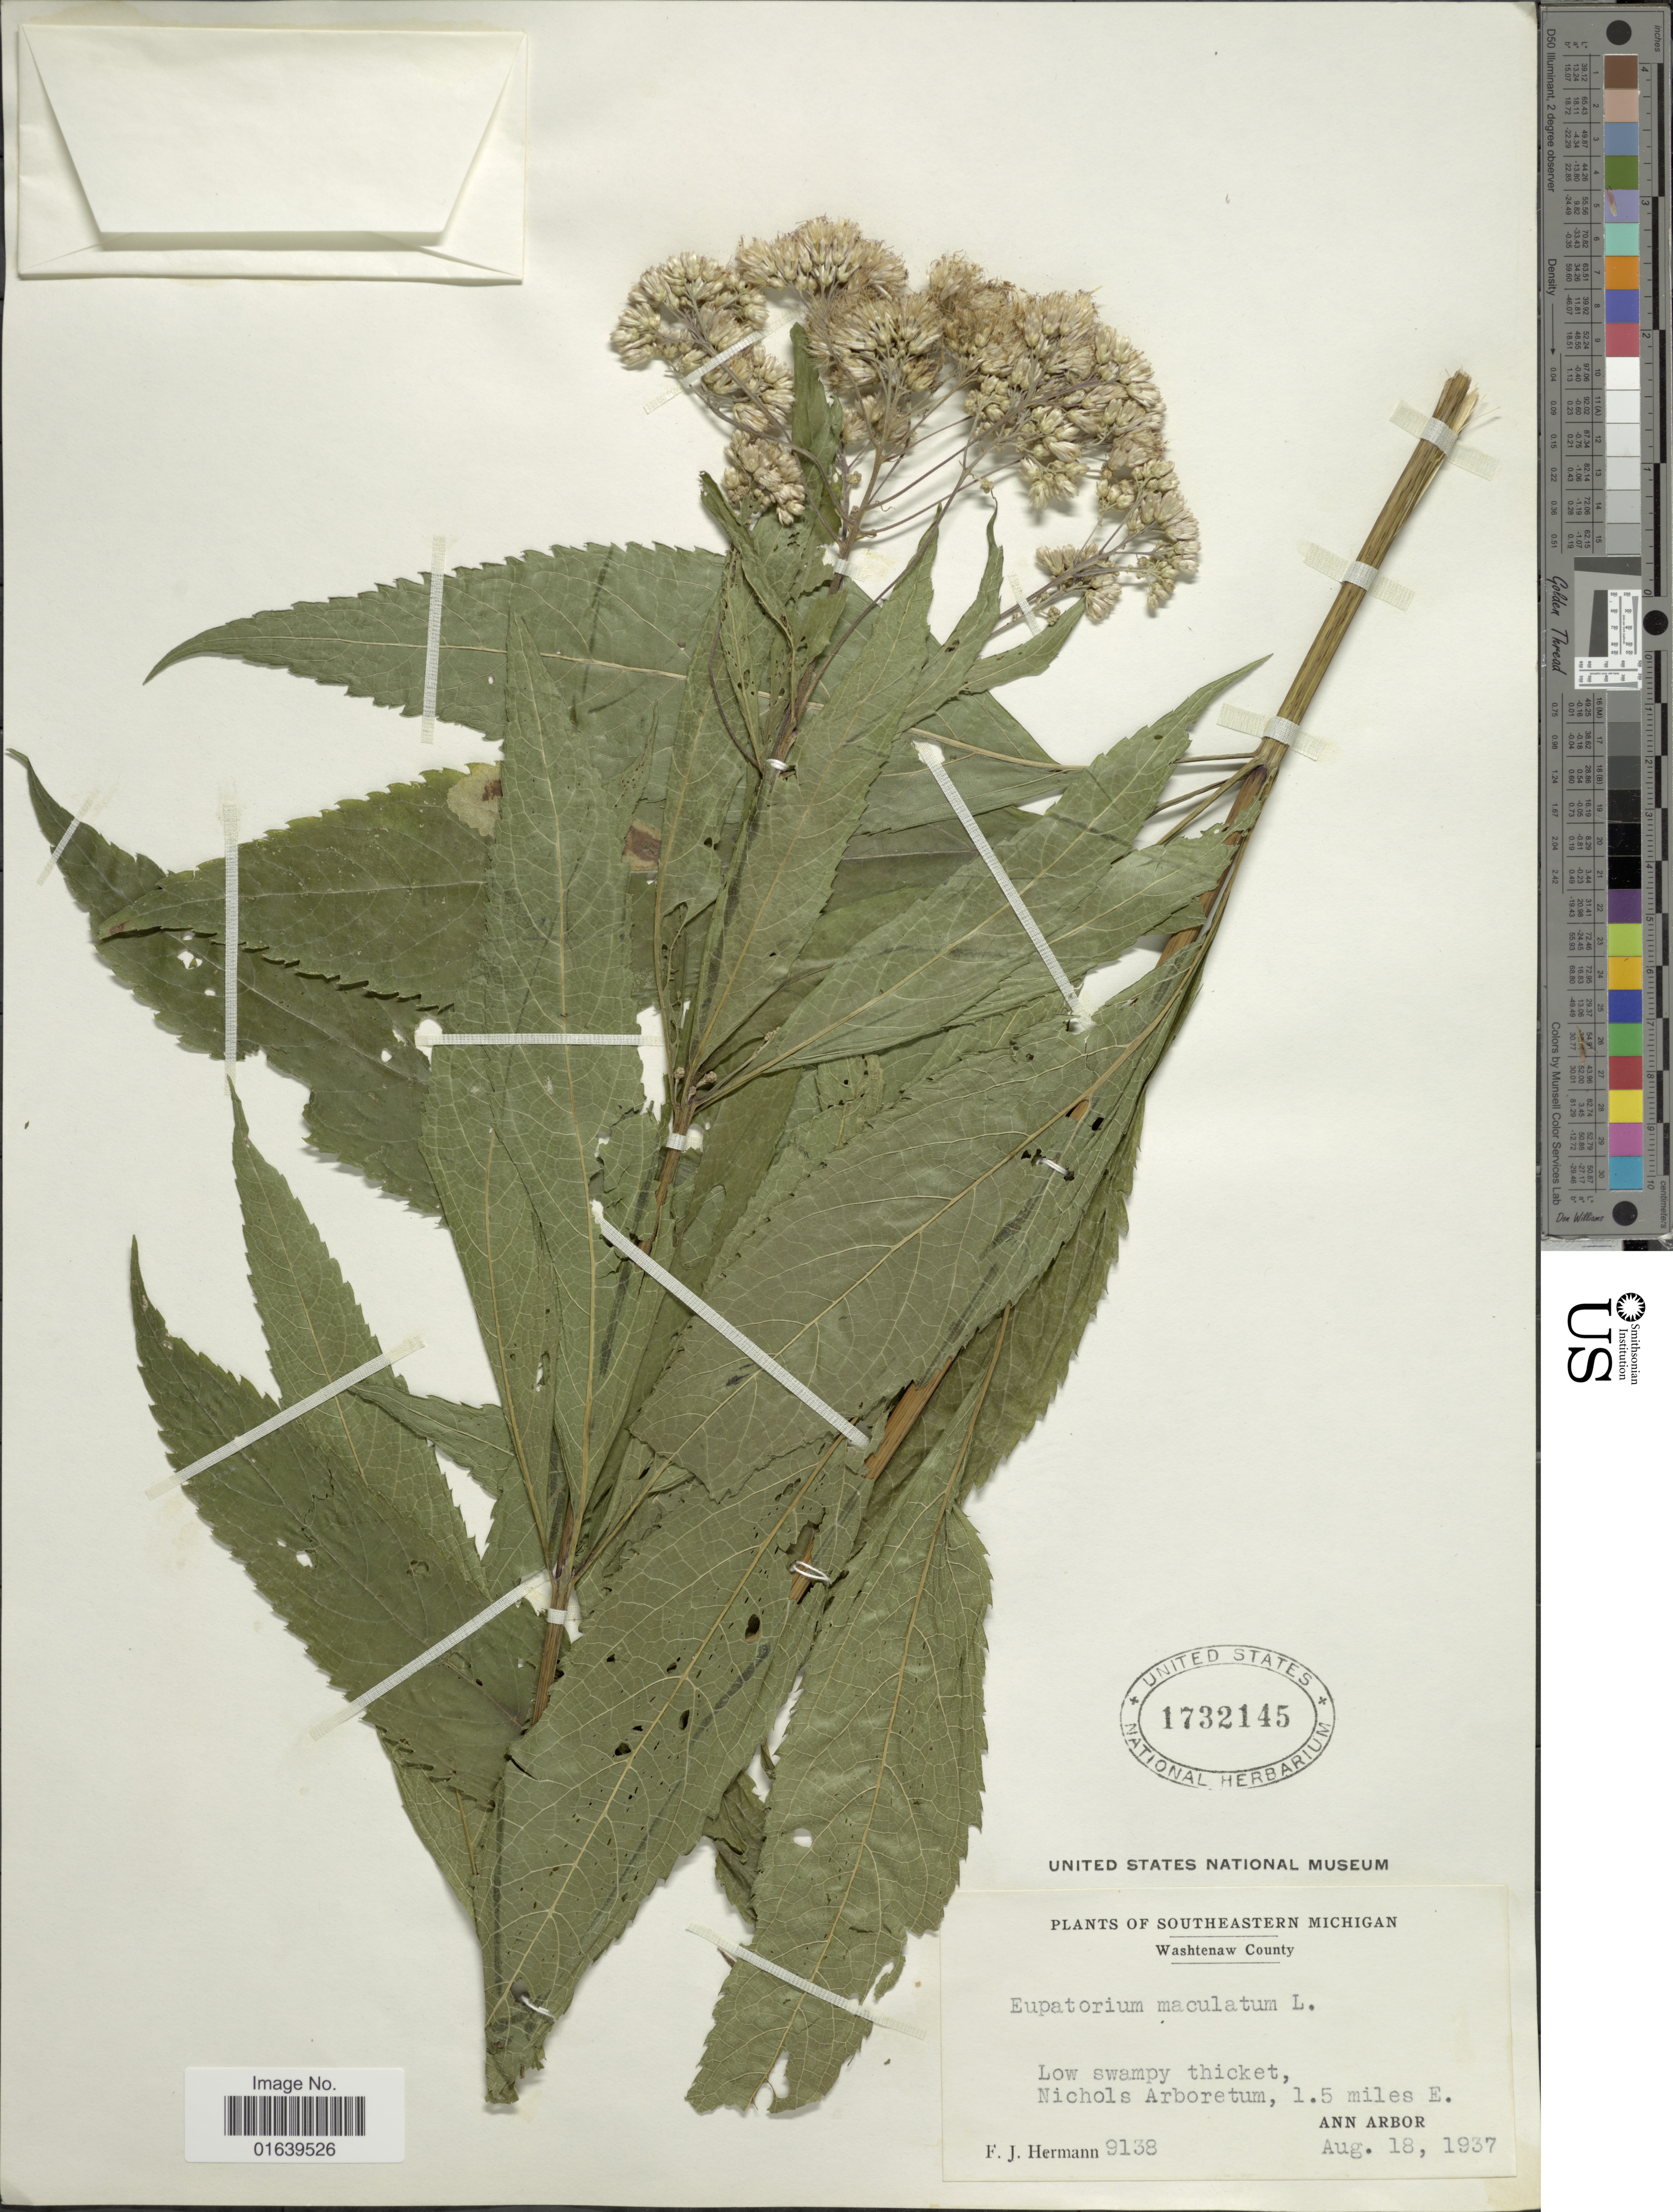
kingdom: Plantae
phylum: Tracheophyta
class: Magnoliopsida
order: Asterales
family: Asteraceae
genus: Eupatorium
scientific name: Eupatorium maculatum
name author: L.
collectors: F. J. Hermann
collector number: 9138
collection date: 1937-08-18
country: United States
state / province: Michigan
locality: Southeastern Michigan, Washtenaw County, Nichols Arboretum, 1.5 miles E, Ann Arbor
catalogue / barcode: US 1732145